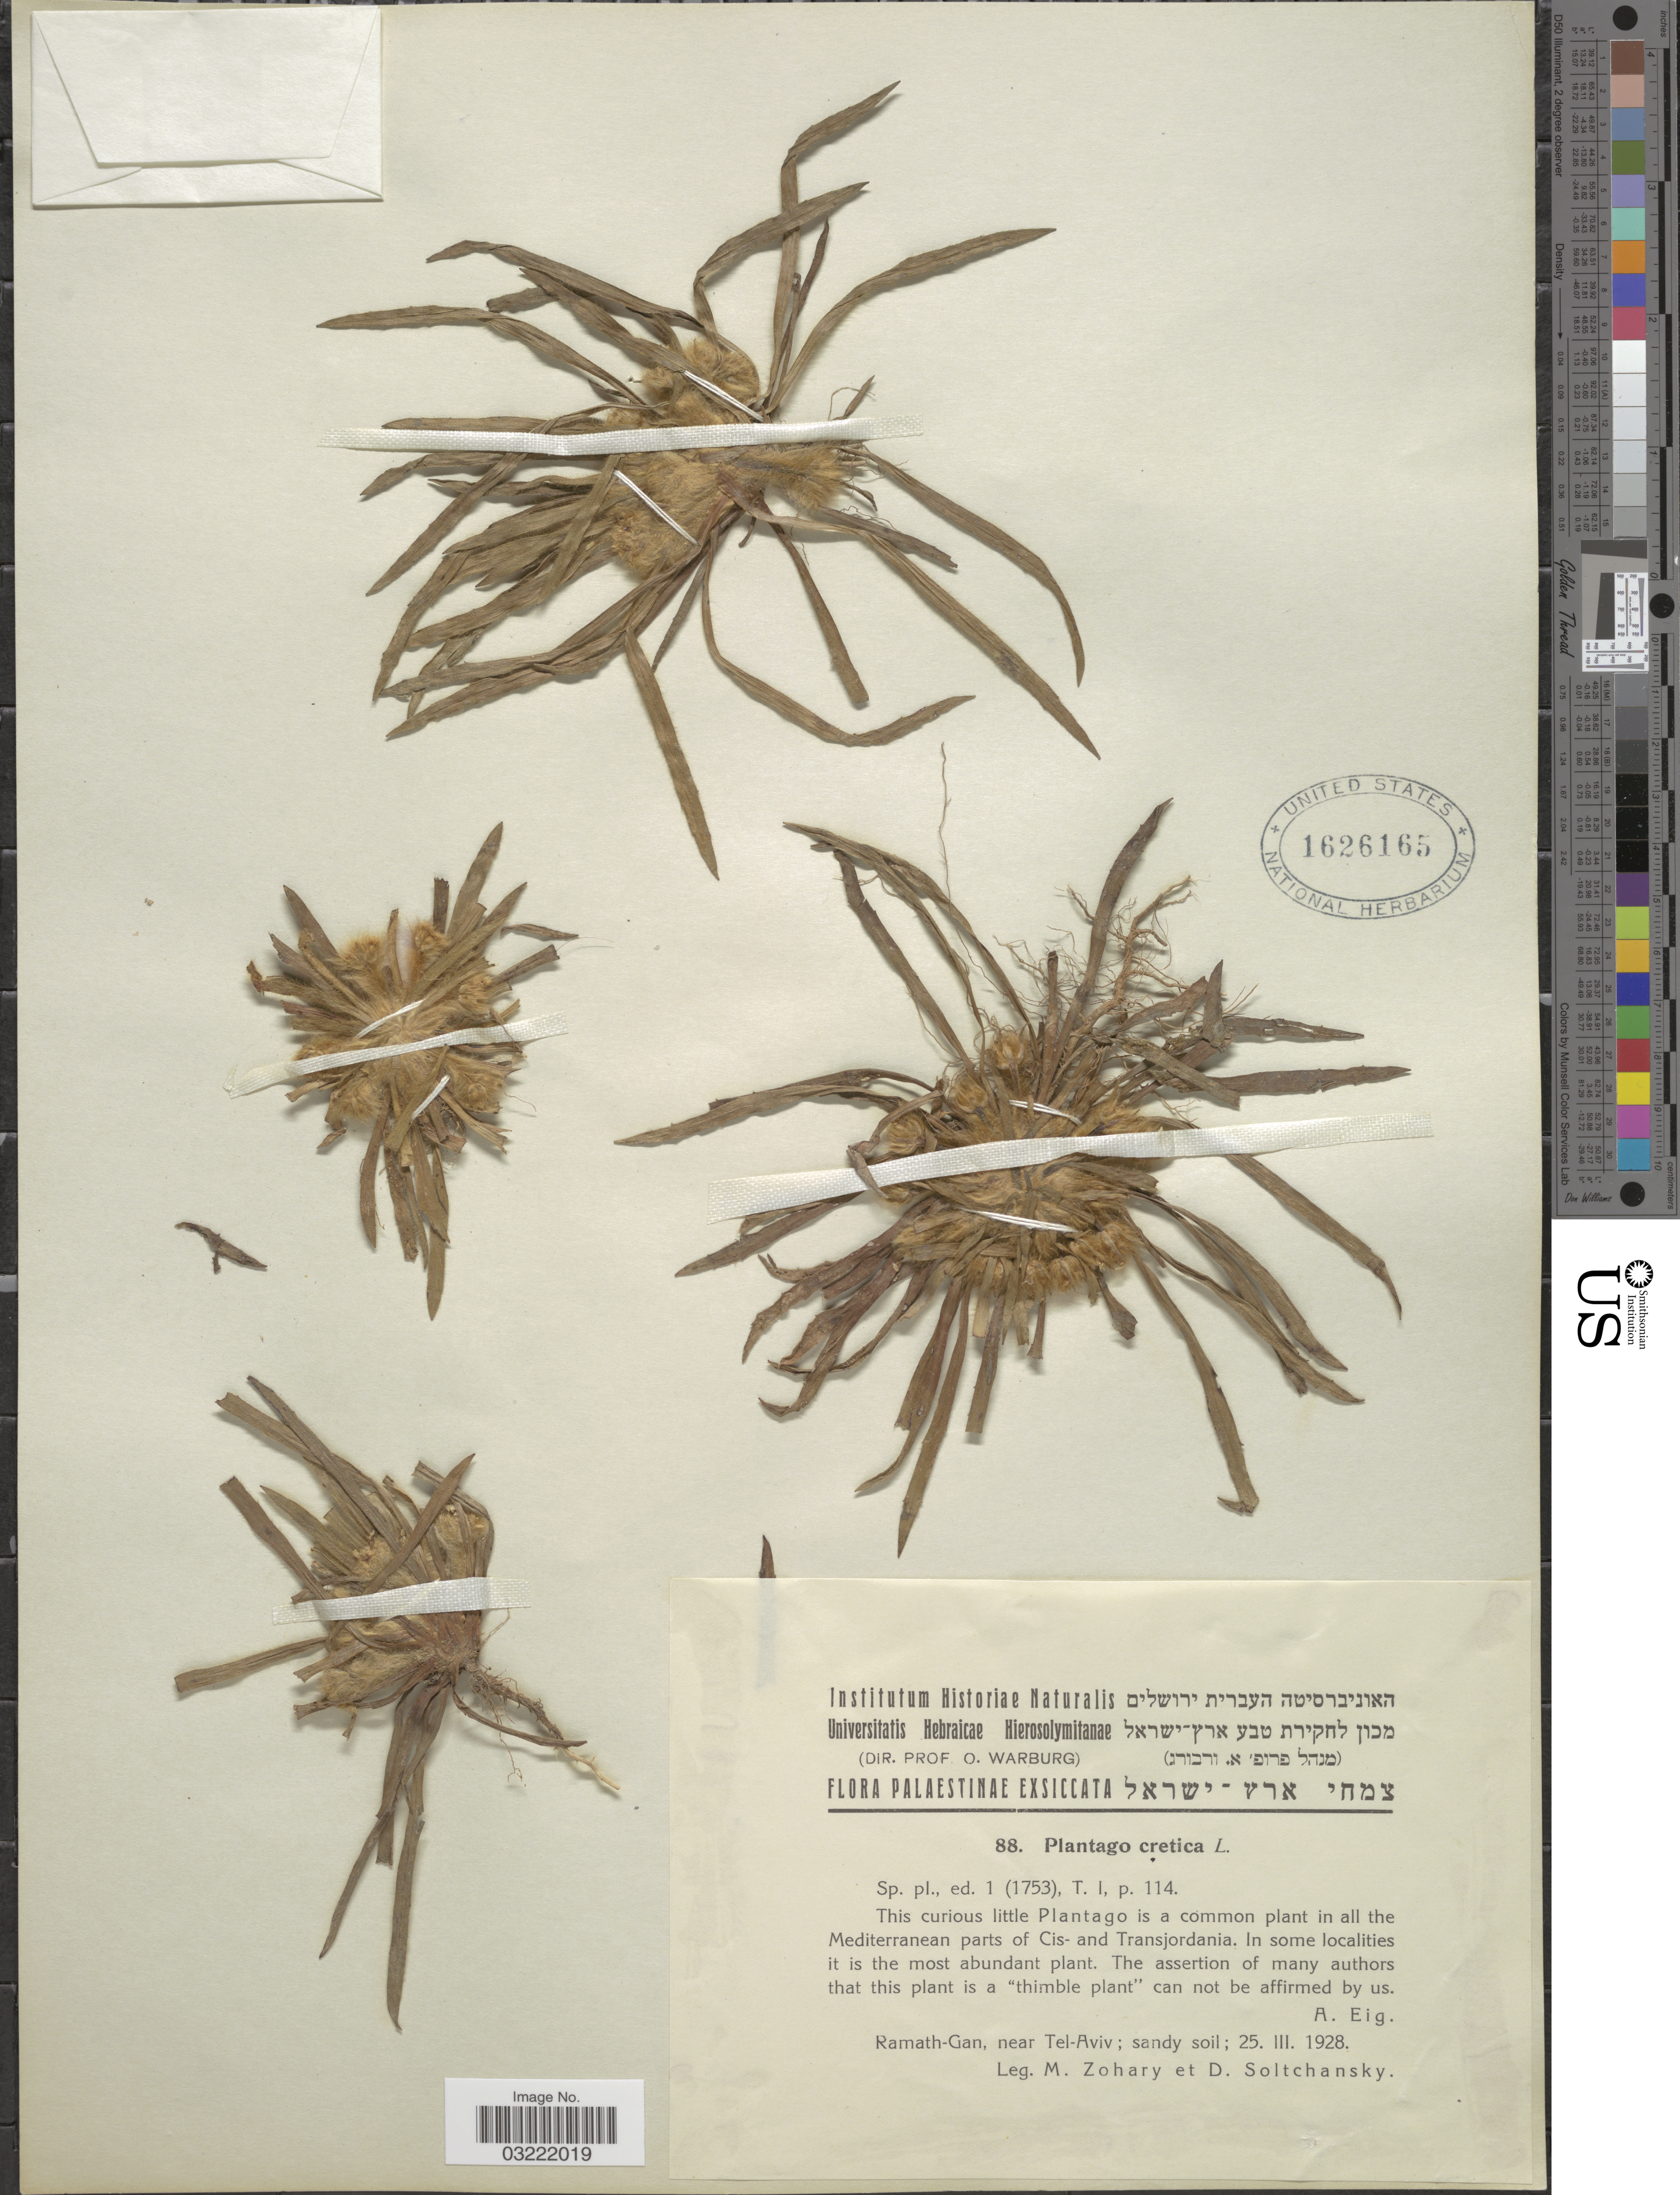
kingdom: Plantae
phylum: Tracheophyta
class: Magnoliopsida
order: Lamiales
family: Plantaginaceae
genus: Plantago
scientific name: Plantago cretica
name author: L.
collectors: M. Zohary & D. Soltchansky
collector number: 88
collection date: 1928-03-25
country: Israel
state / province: Tel Aviv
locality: Palaestinae. Ramath-Gan, near Tel-Aviv.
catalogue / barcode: US 1626165